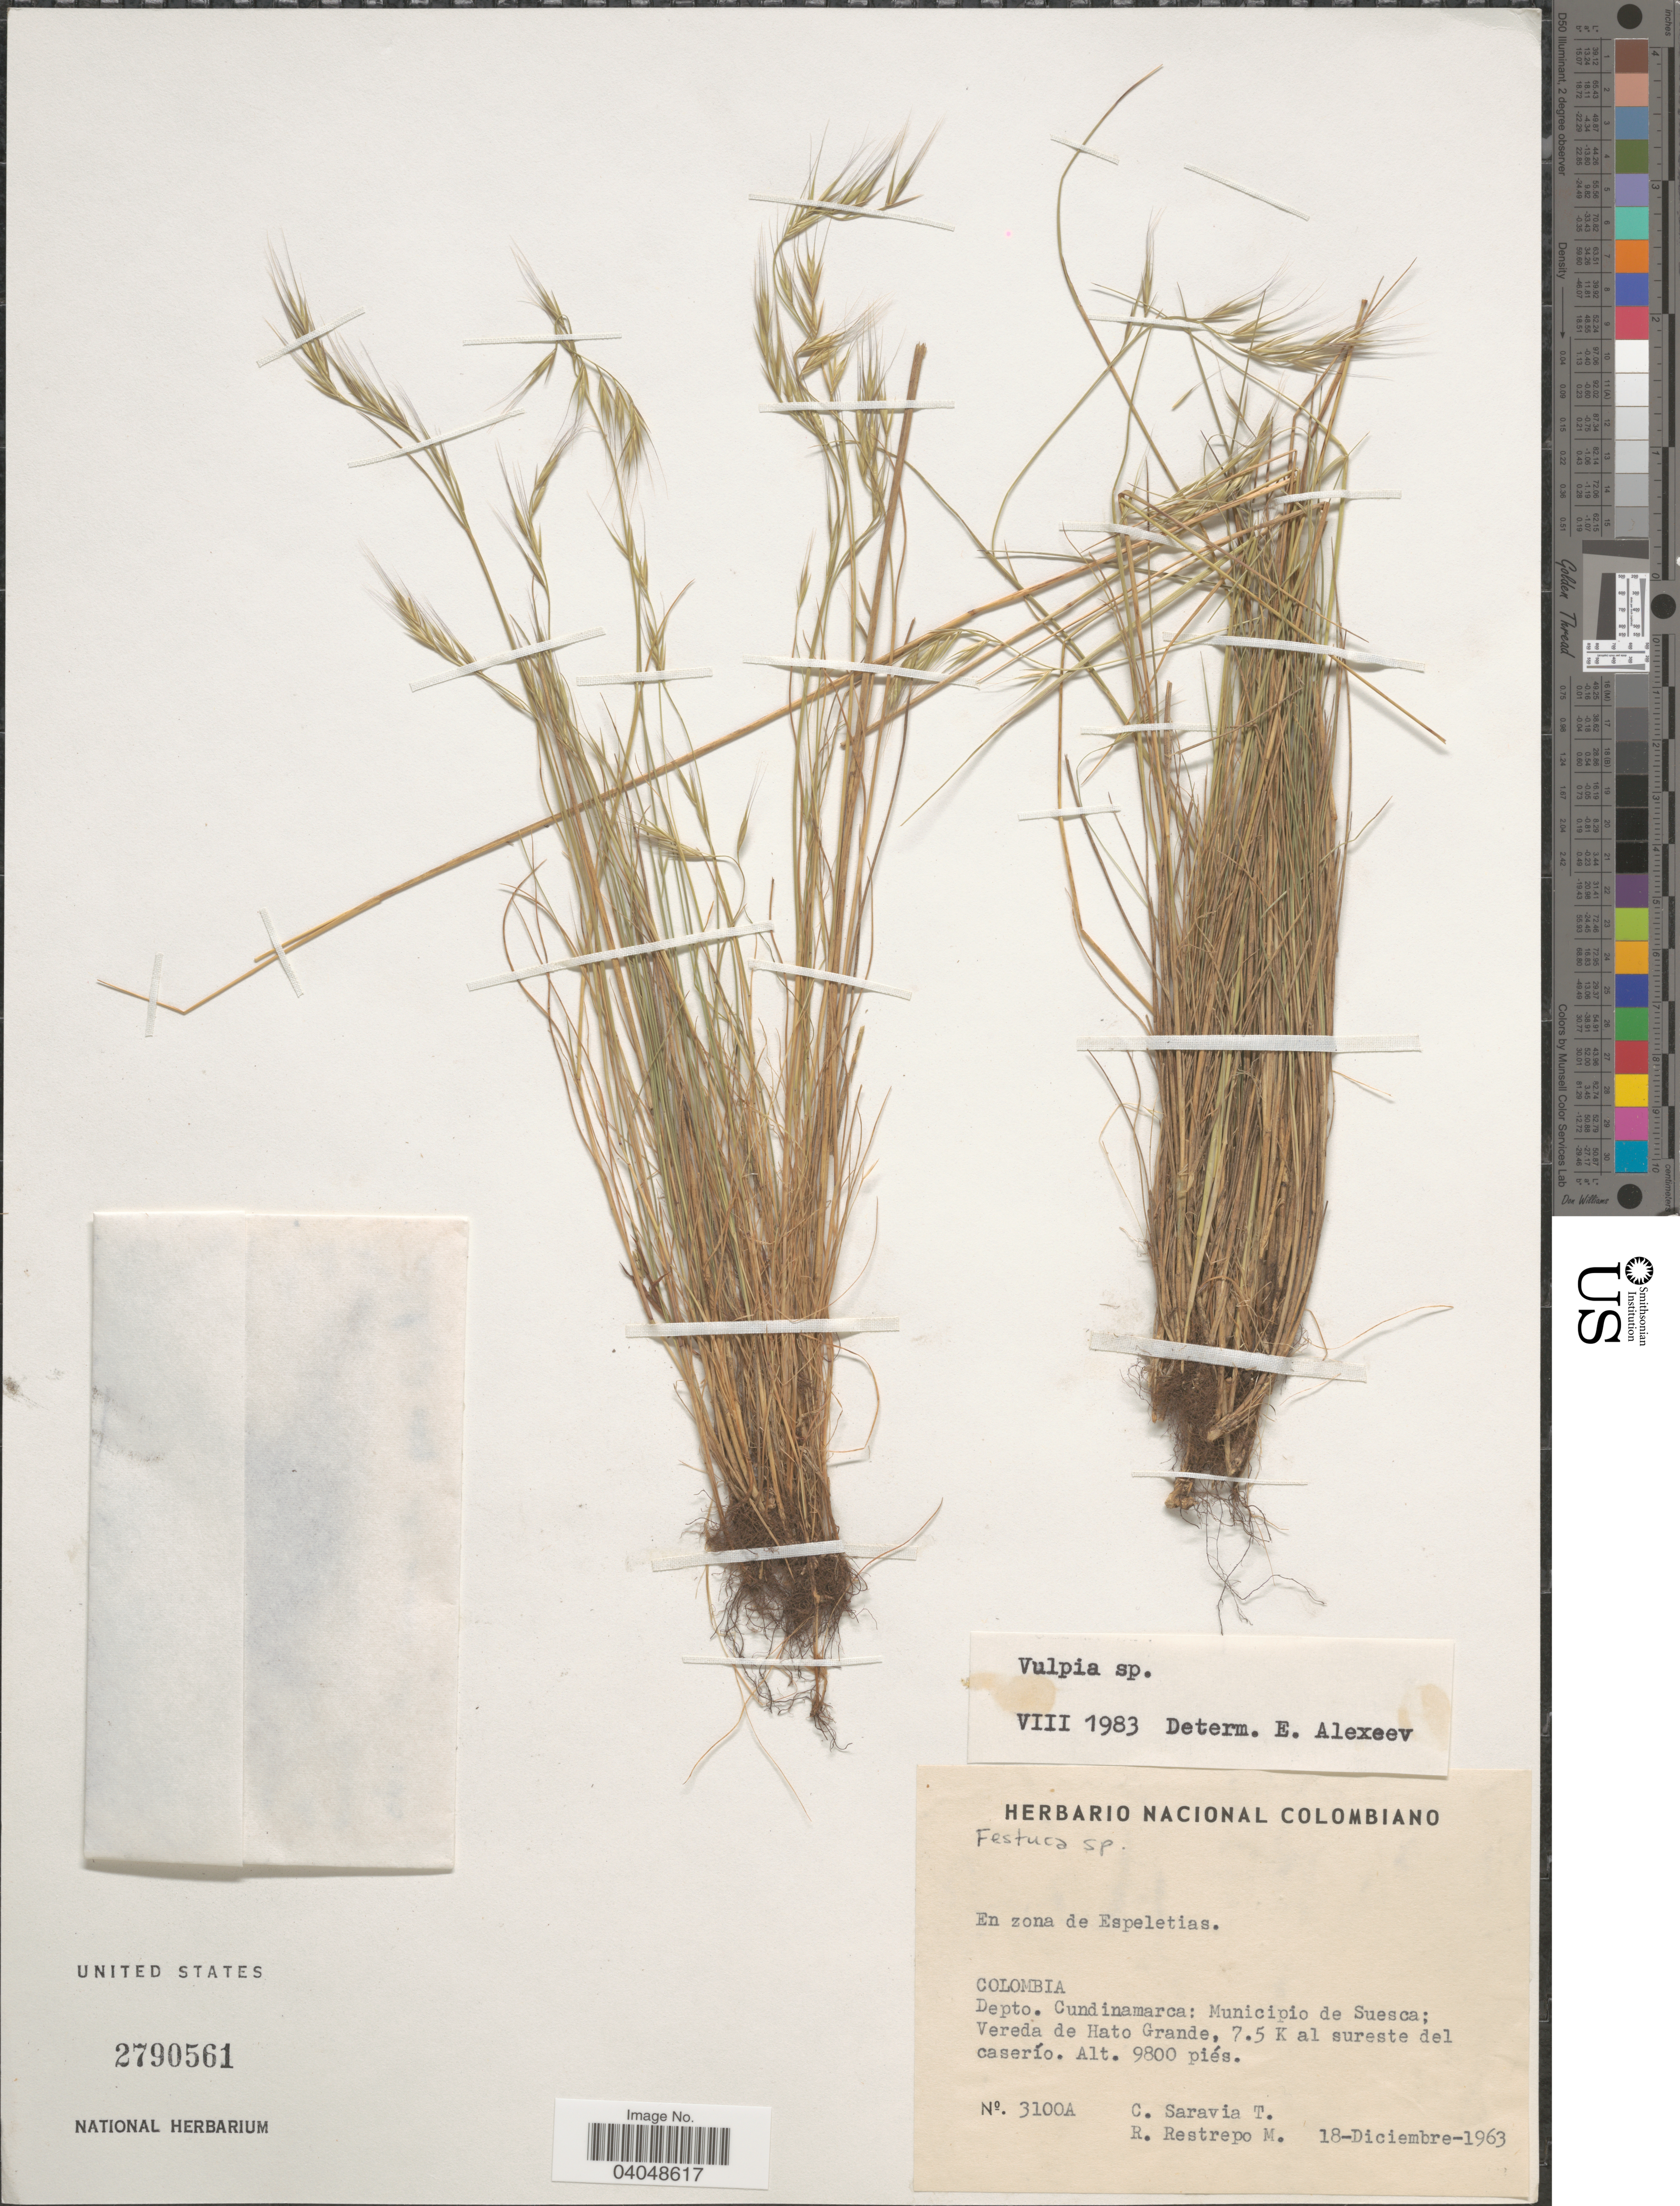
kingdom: Plantae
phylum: Tracheophyta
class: Liliopsida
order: Poales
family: Poaceae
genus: Festuca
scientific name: Festuca sp.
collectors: C. Saravia T. & R. Restrepo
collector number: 3100A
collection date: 1963-12-18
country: Colombia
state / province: Cundinamarca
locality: Depto. Cundinamarca: Municipio de Suesca; Vereda de Hato Grande, 7.5 K al sureste del caserío.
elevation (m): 2987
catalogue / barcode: US 2790561